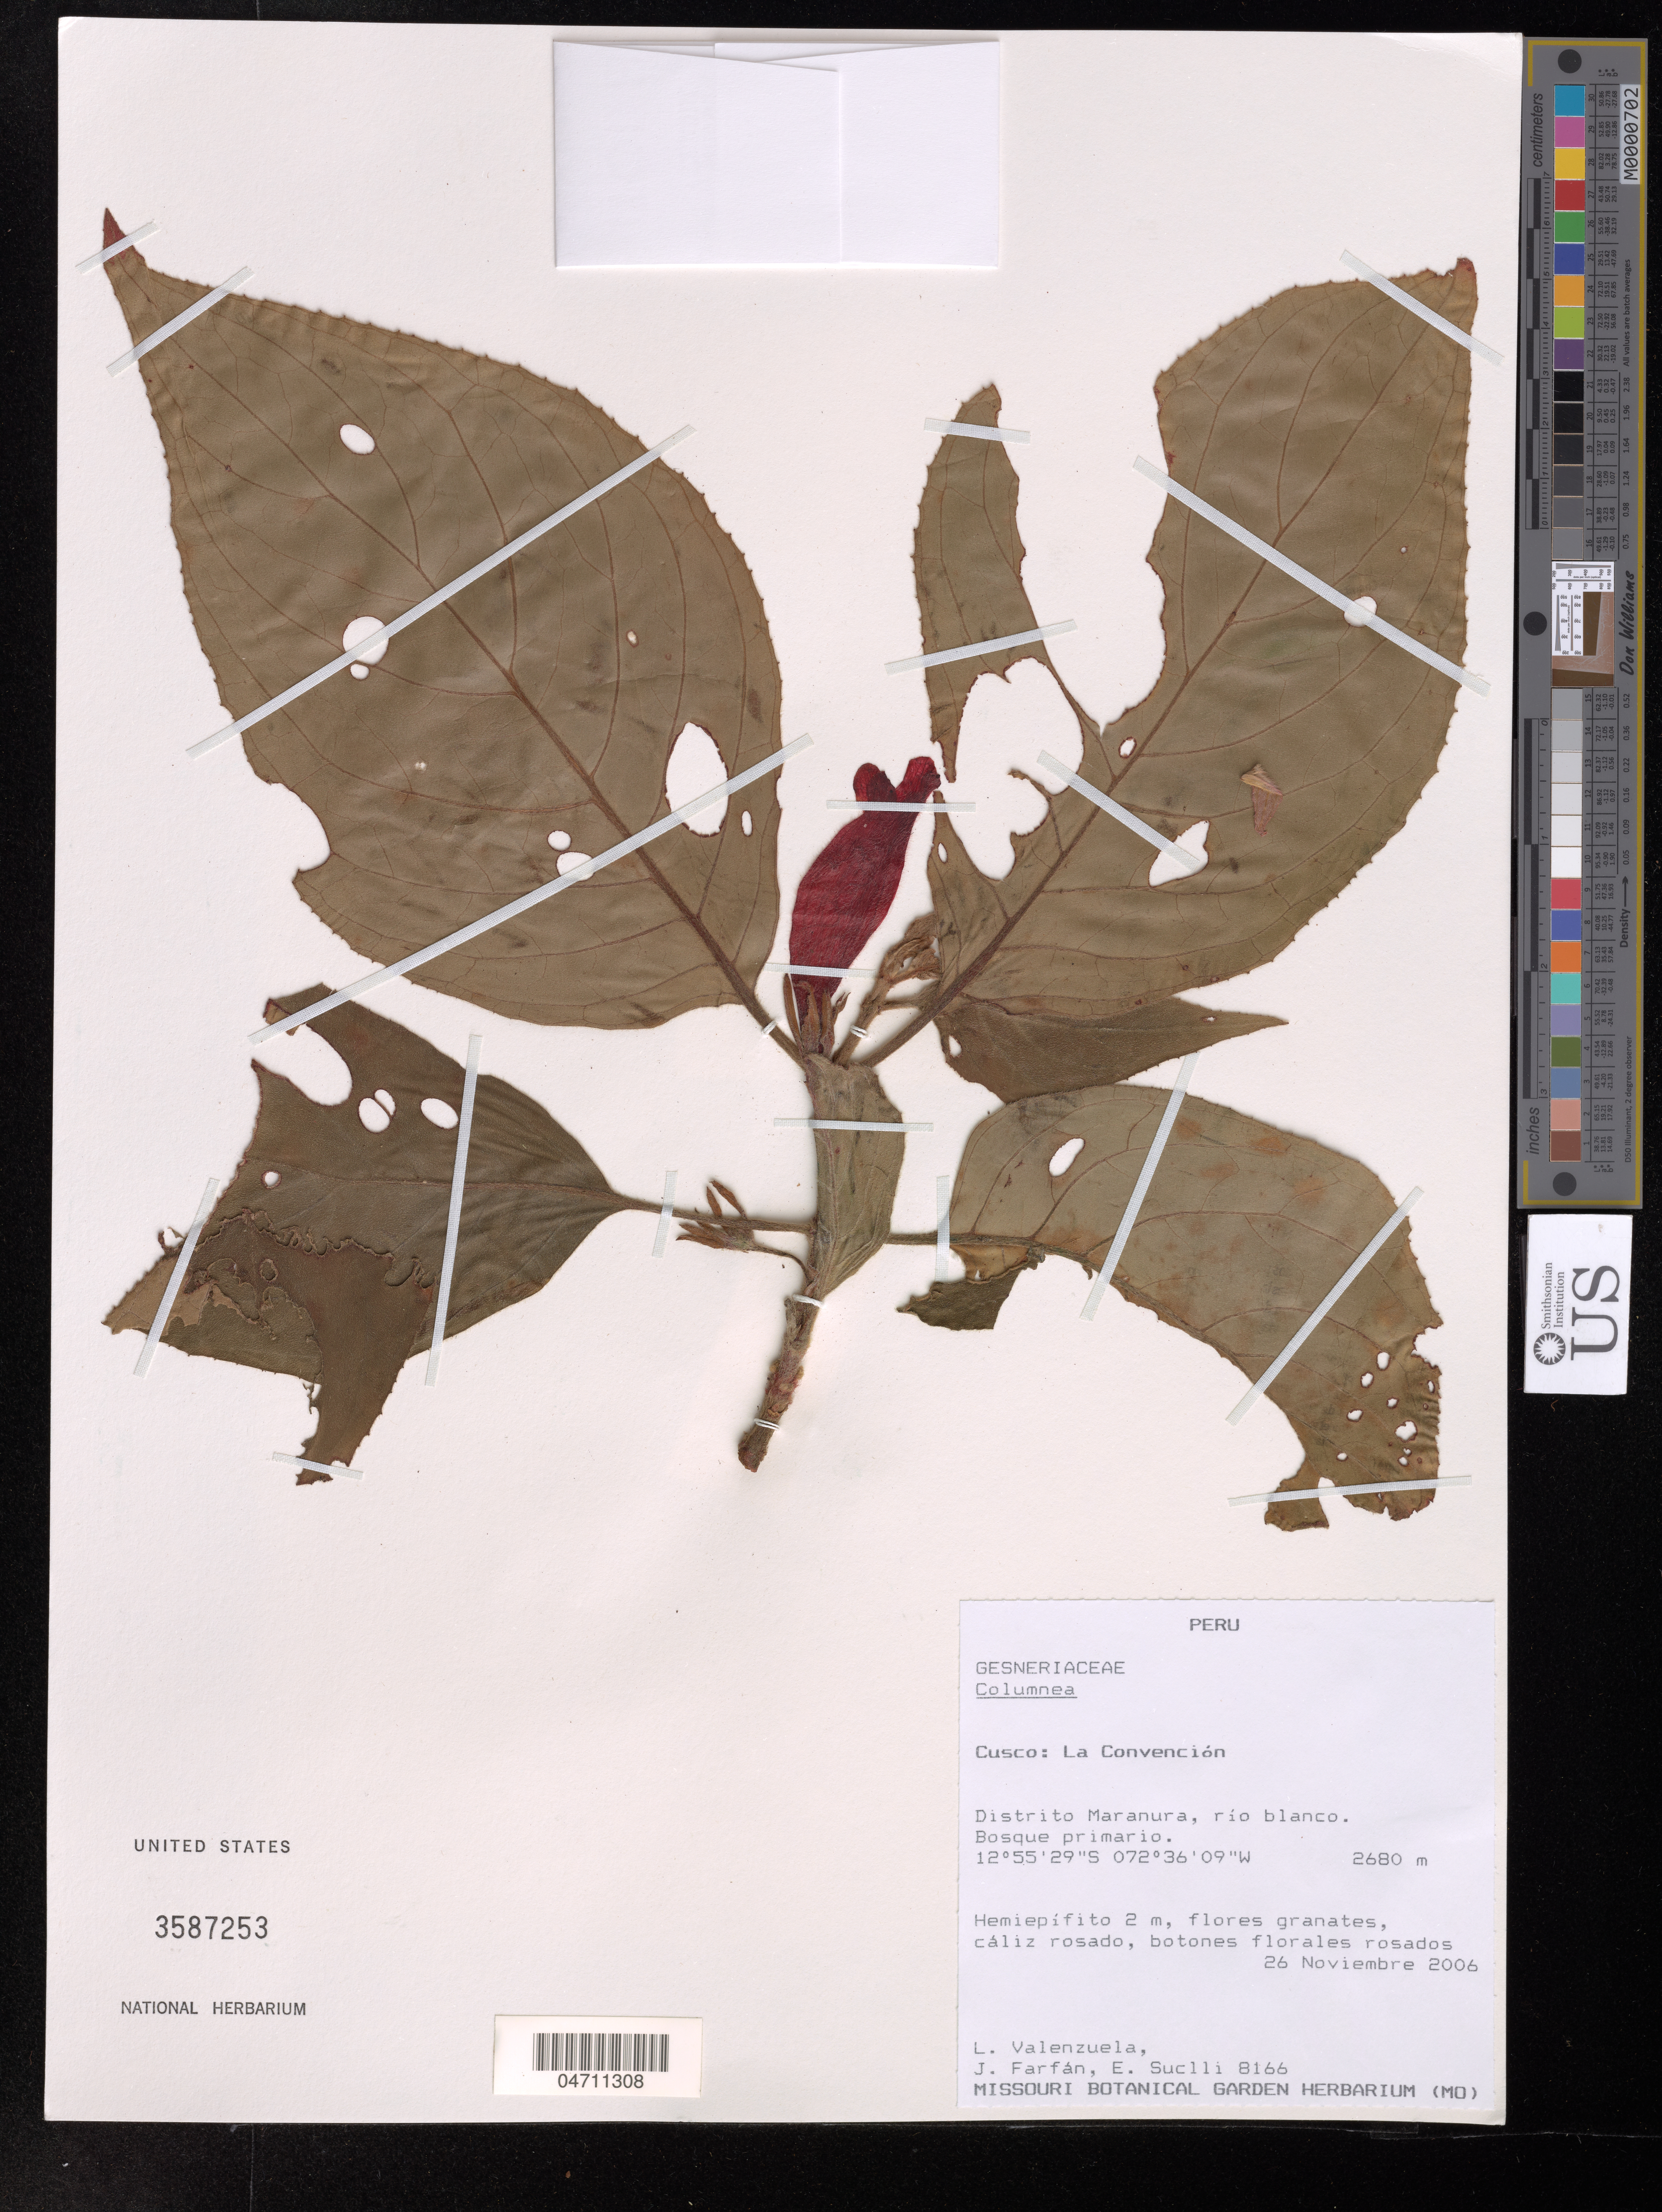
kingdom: Plantae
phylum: Tracheophyta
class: Magnoliopsida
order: Lamiales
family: Gesneriaceae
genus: Columnea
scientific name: Columnea sp.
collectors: L. Valenzuela, J. Farfán & E. Suclli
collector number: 8166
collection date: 2006-11-26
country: Peru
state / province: Cusco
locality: La Convencion, Distrito Maranura, río blanco.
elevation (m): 2680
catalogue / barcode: US 3587253